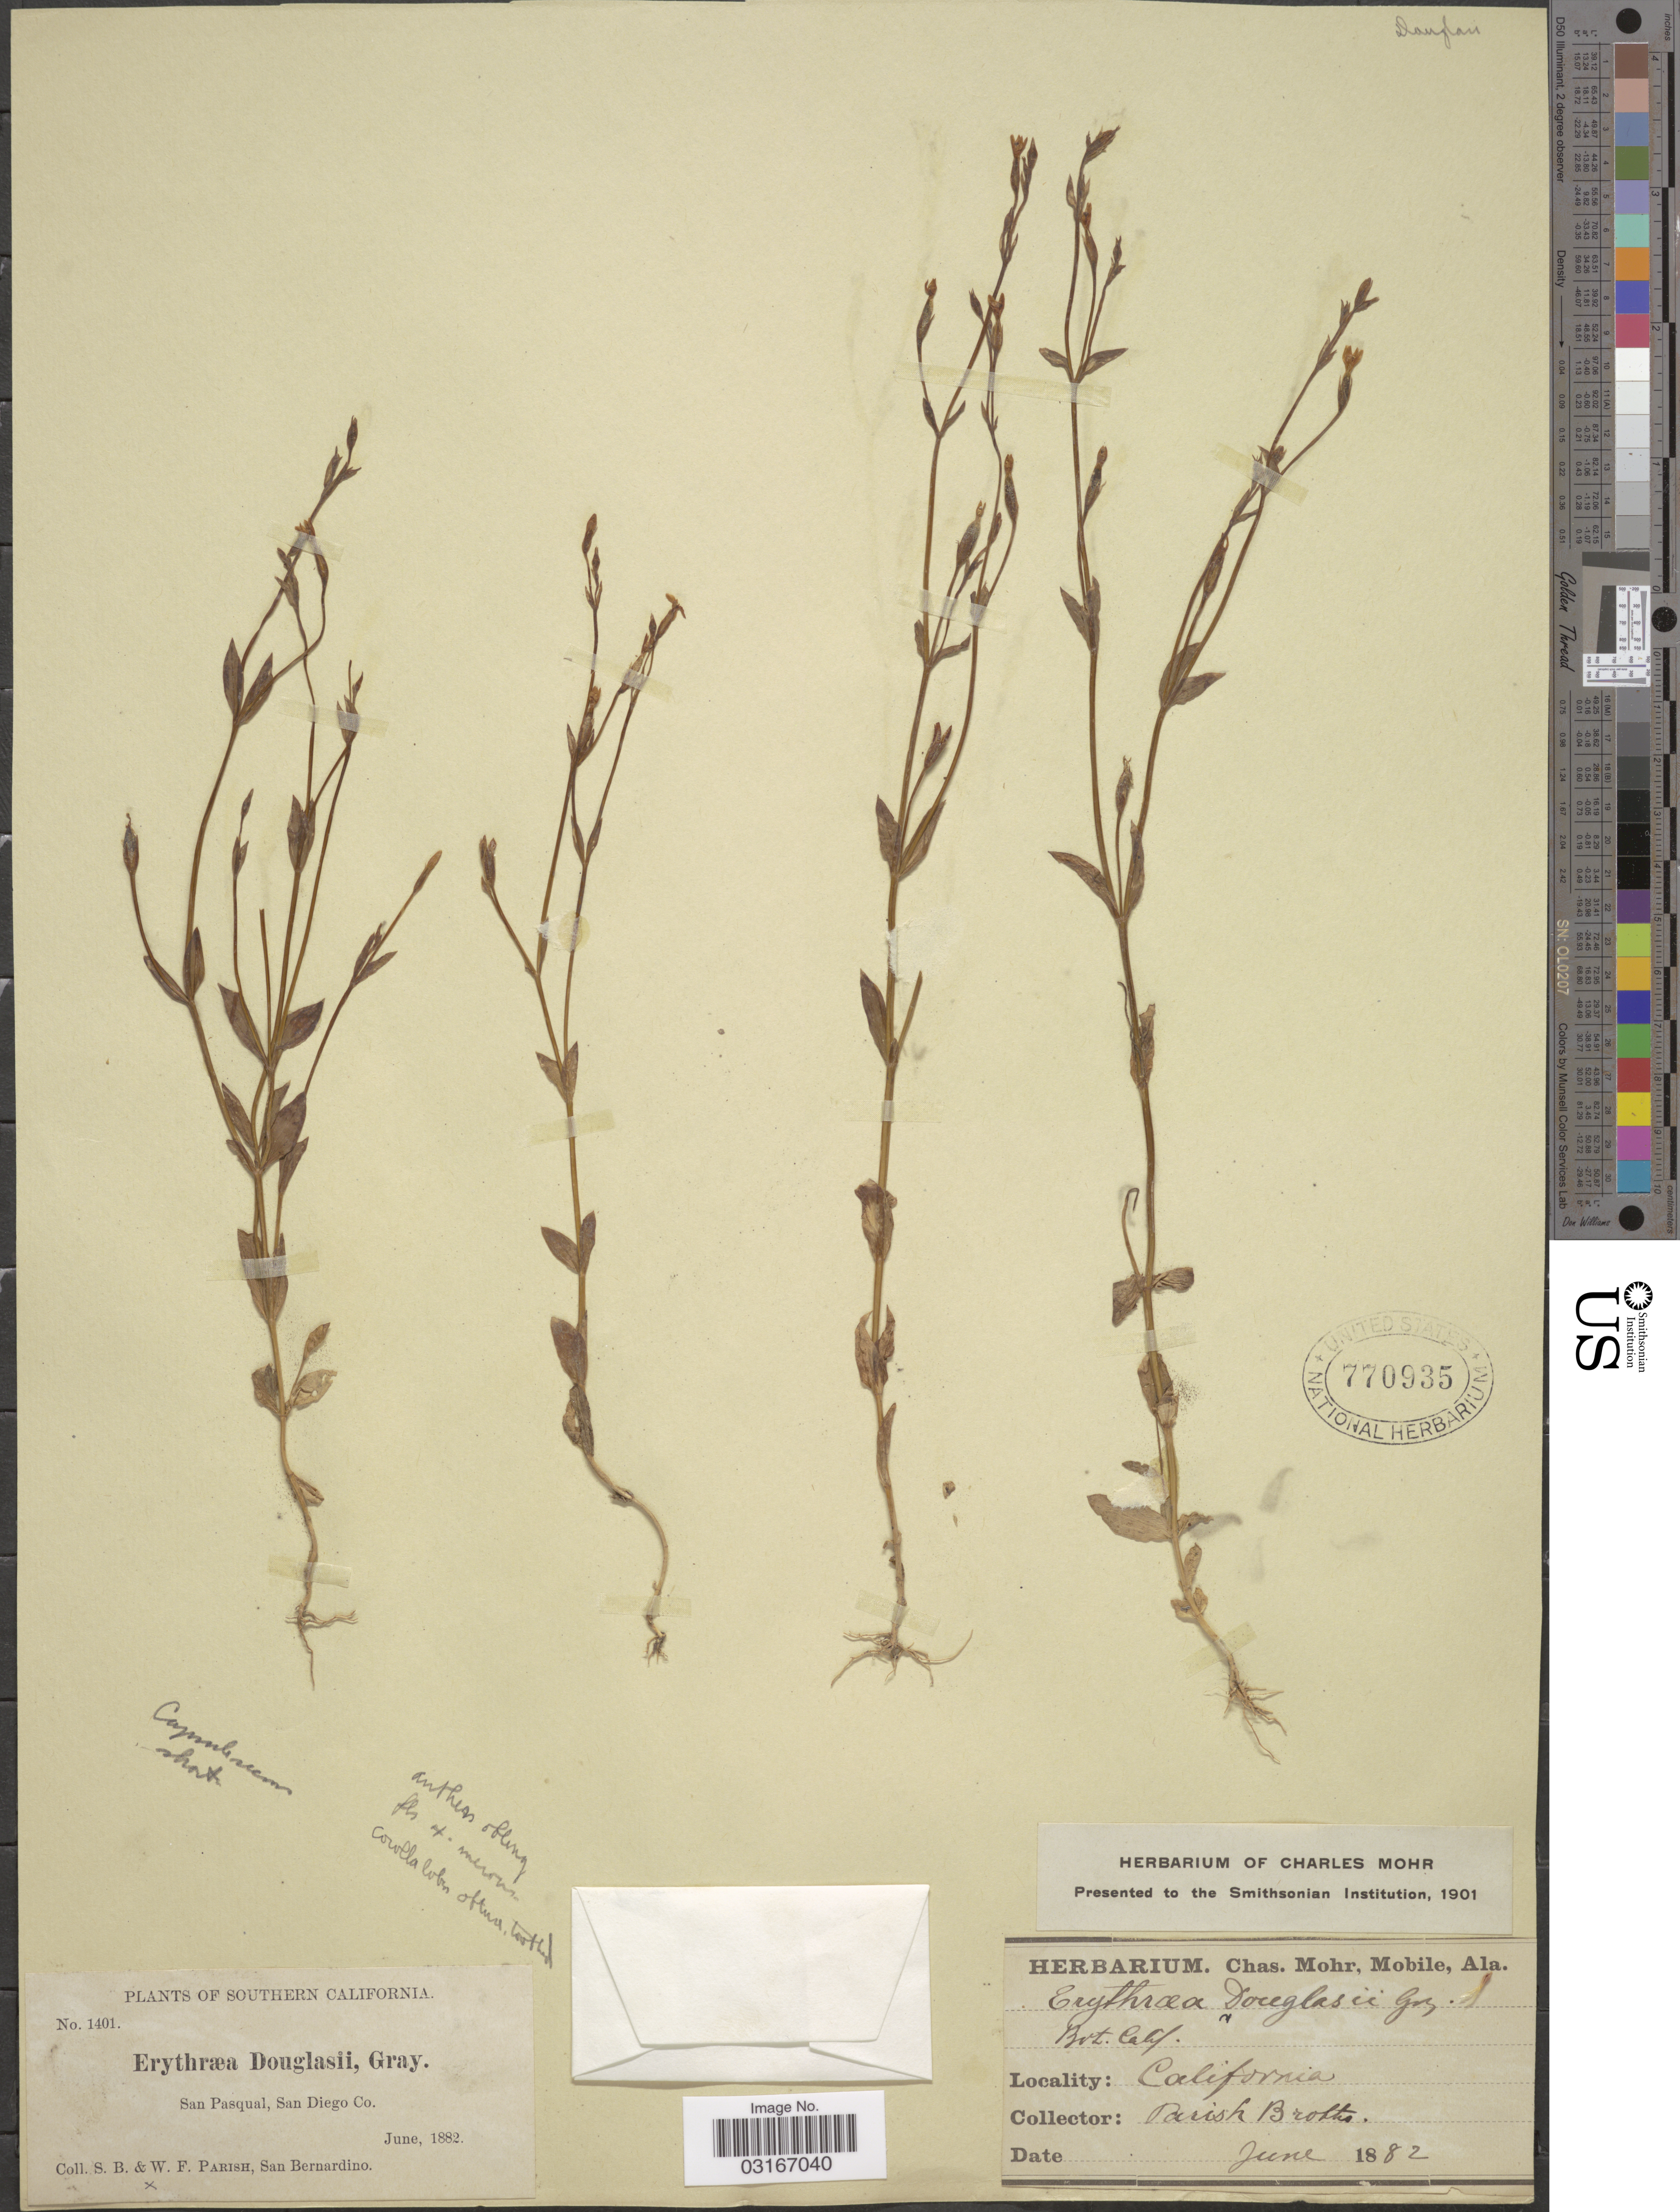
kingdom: Plantae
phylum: Tracheophyta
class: Magnoliopsida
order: Gentianales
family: Gentianaceae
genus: Centaurium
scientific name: Centaurium exaltatum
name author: (Griseb.) W. Wight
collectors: S. B. Parish & W. F. Parish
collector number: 1401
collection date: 1882-06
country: United States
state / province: California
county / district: San Diego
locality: Southern California, San Pasqual, San Diego Co.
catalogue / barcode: US 770935